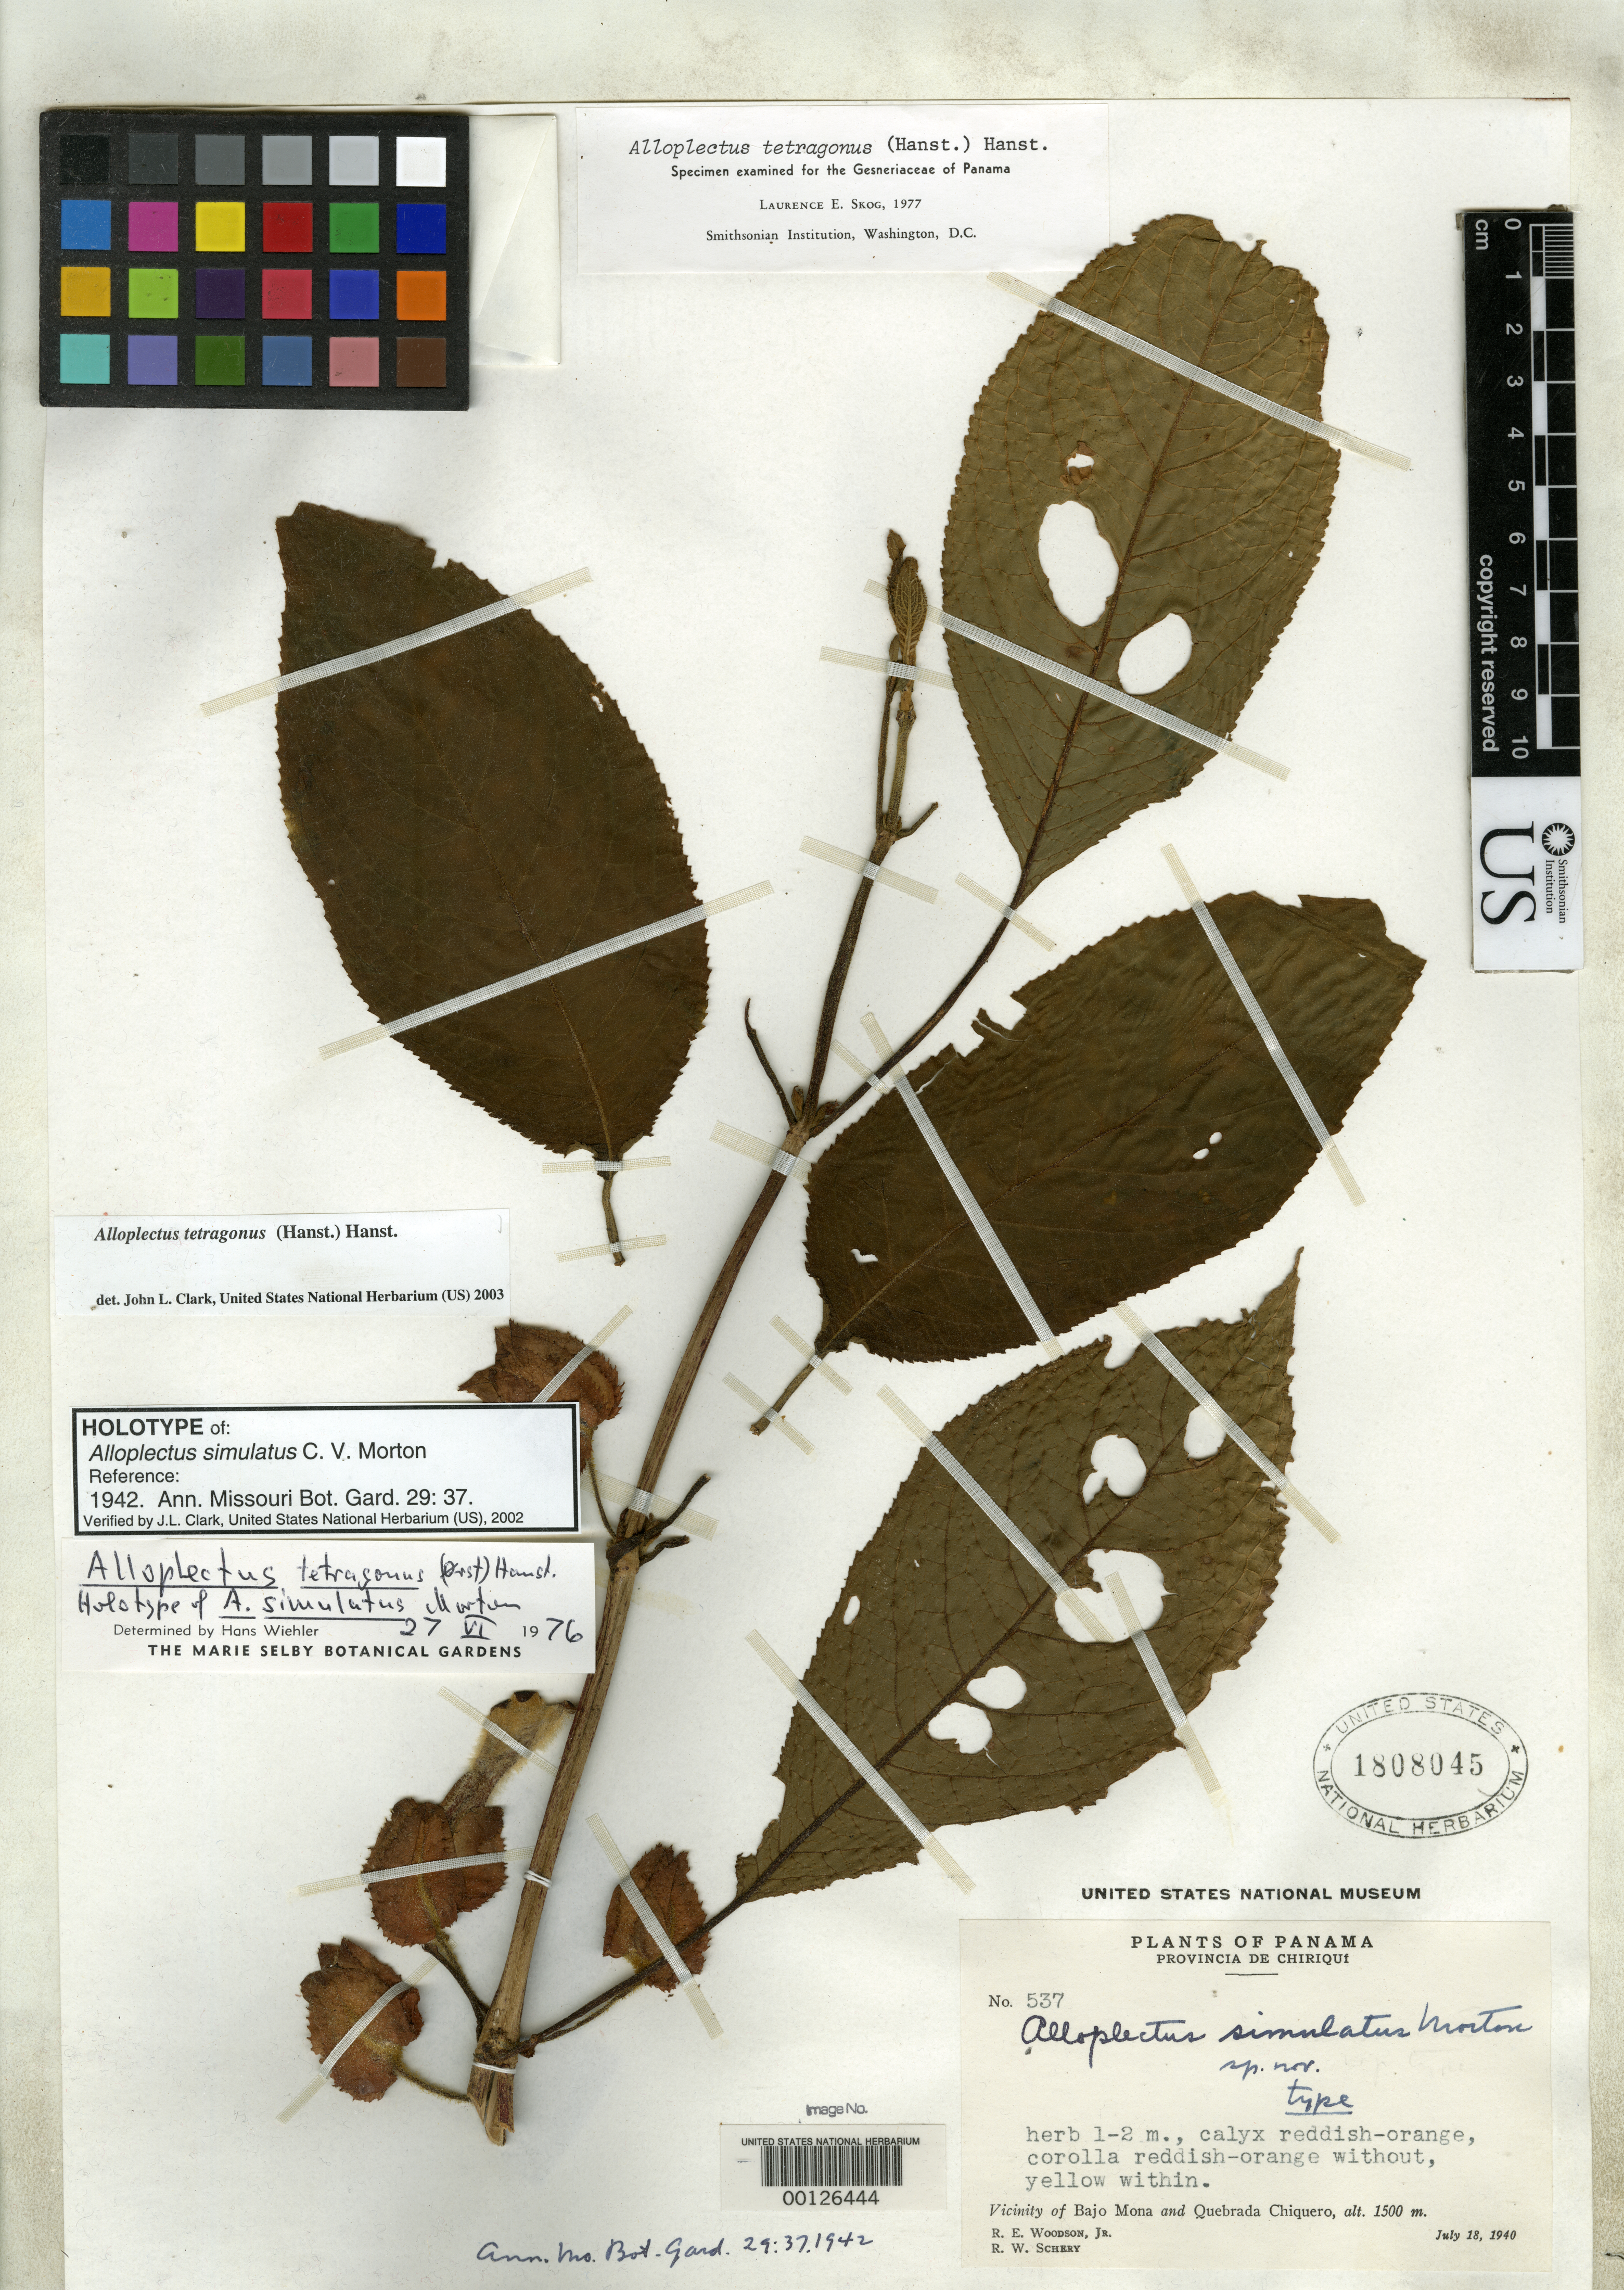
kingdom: Plantae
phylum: Tracheophyta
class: Magnoliopsida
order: Lamiales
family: Gesneriaceae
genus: Alloplectus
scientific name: Alloplectus simulatus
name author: C.V. Morton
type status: Holotype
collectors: R. E. Woodson & R. W. Schery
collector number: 537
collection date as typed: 18 Jul 1940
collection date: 1940-07-18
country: Panama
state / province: Chiriquí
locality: Vicinity of Bajo Mona and Quebrada Chirquero.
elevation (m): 1500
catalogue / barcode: US 1808045